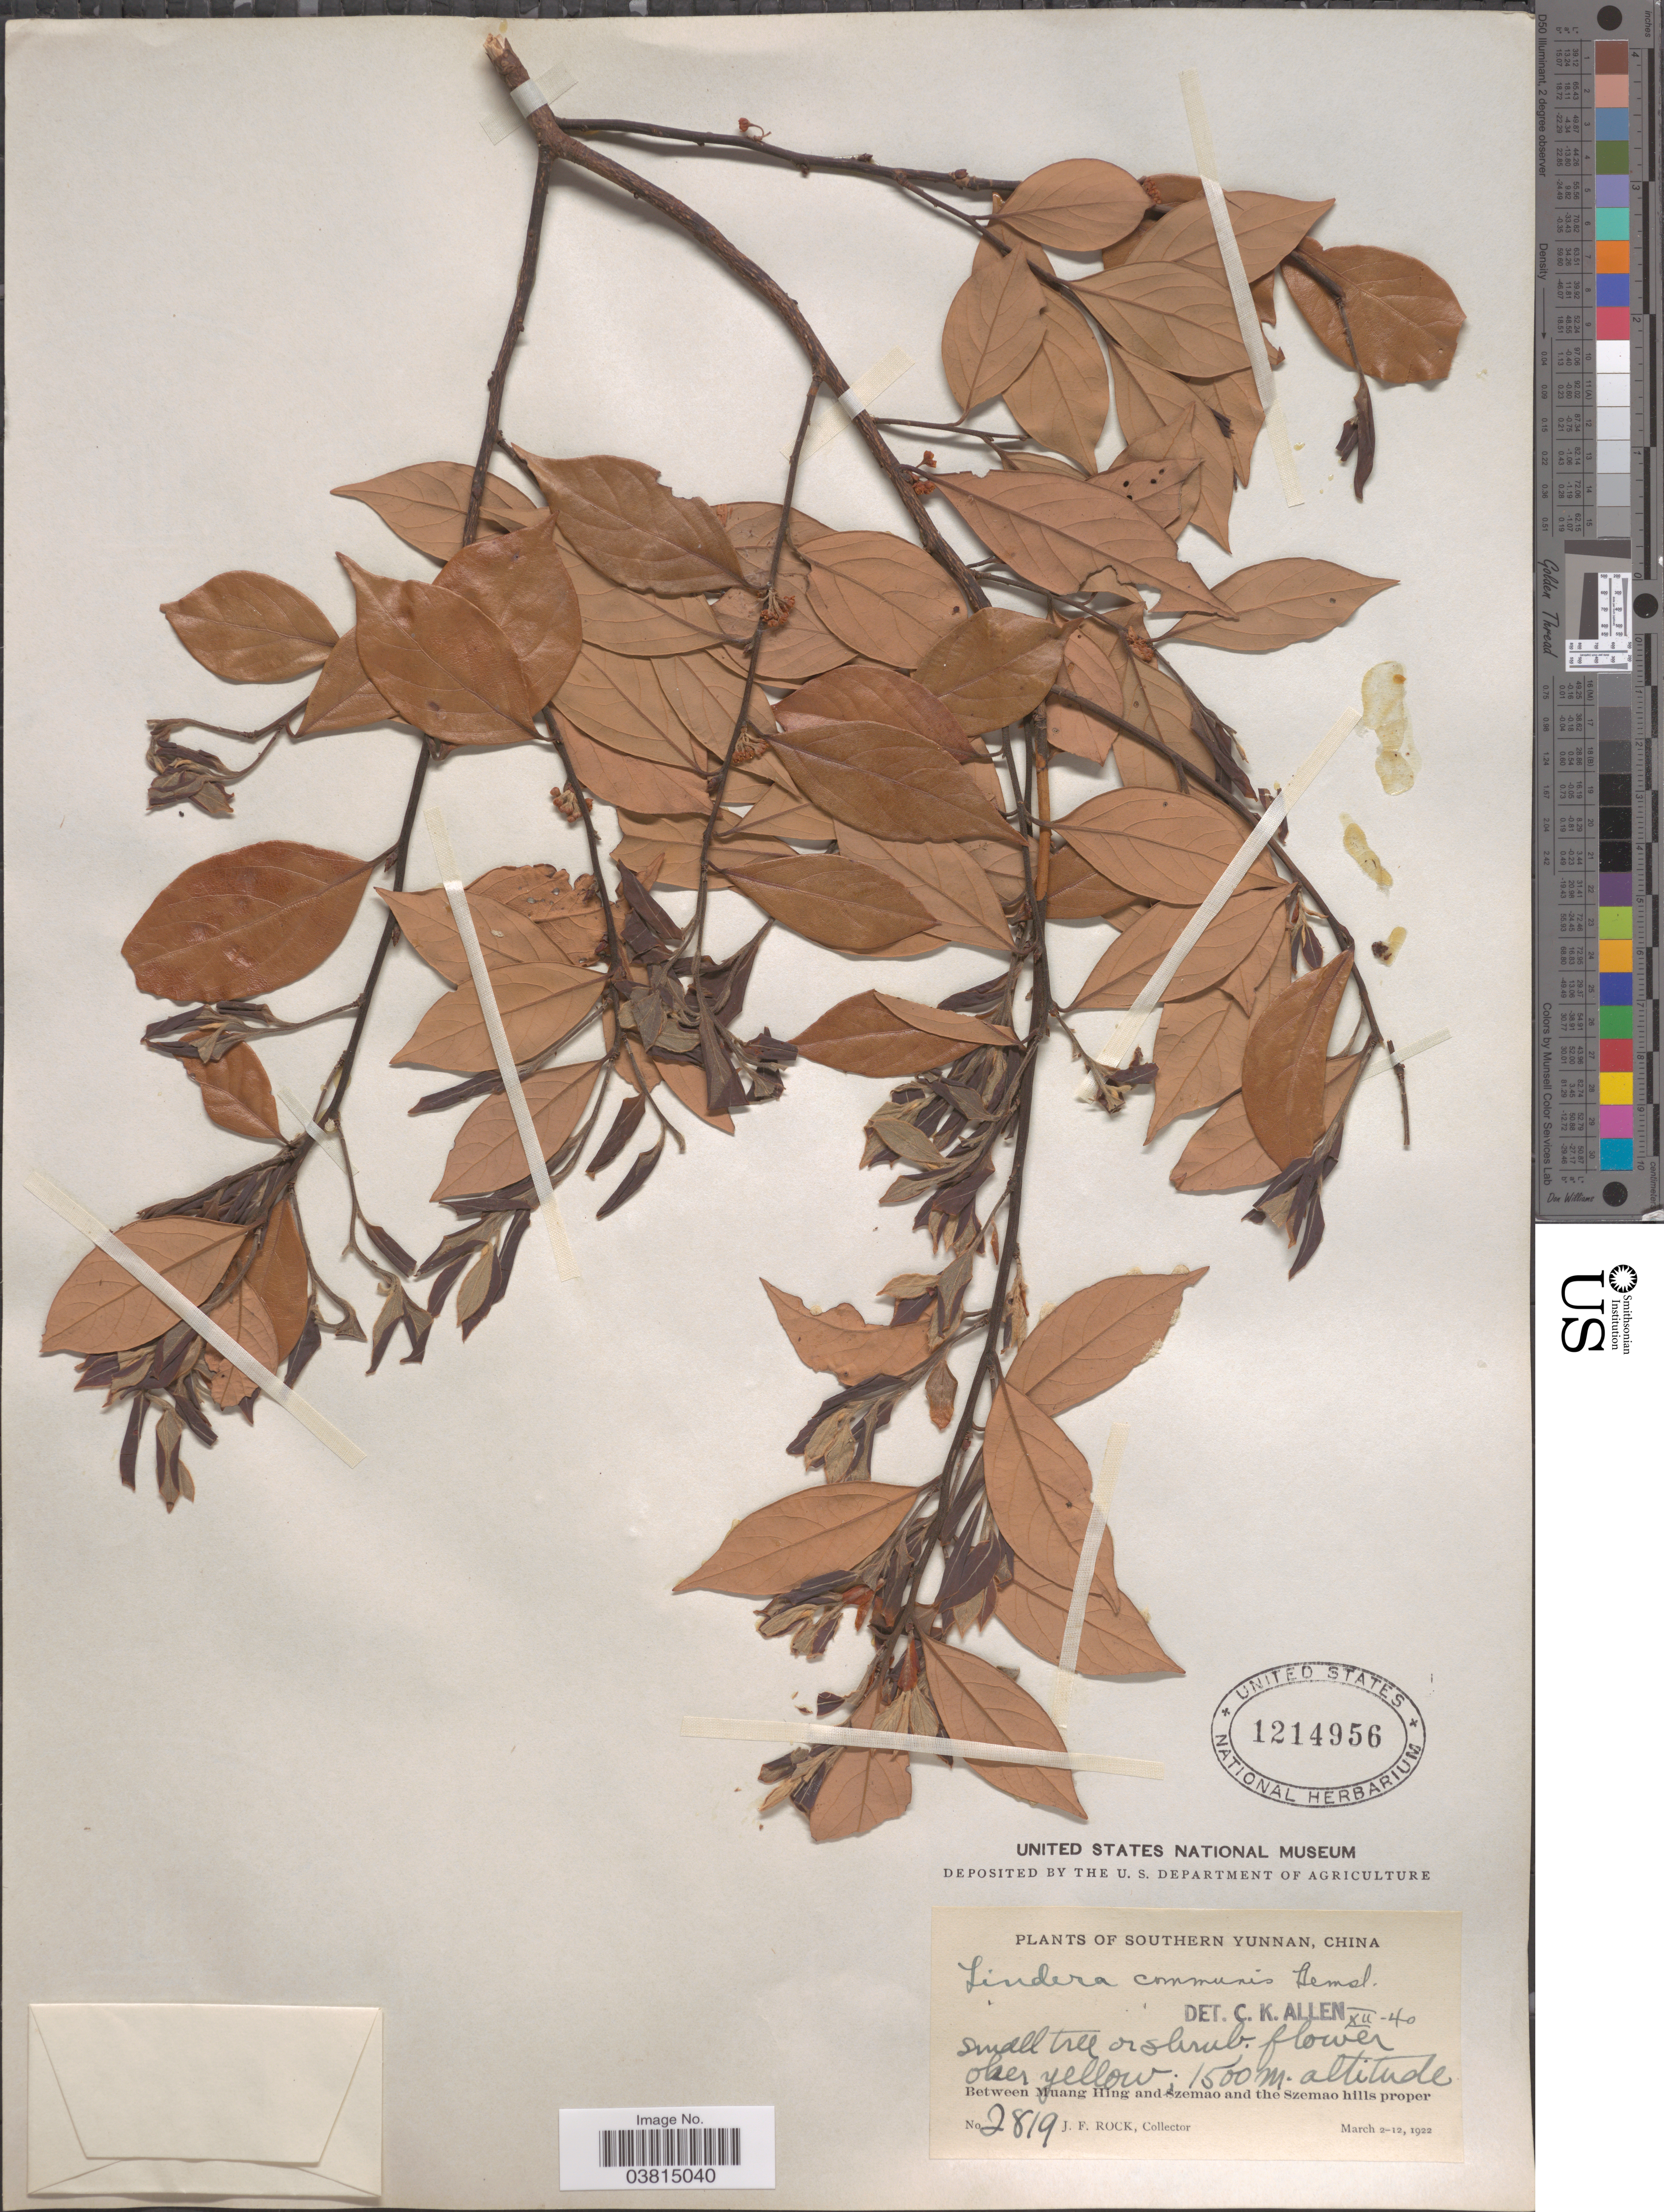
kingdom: Plantae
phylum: Tracheophyta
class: Magnoliopsida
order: Laurales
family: Lauraceae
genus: Lindera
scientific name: Lindera communis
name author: Hemsl.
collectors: J. Rock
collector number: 2819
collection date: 1922-03-02/1922-03-12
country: China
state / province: Yunnan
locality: Southern Yunnan. Between Muang Hing and Szemao and the Szemao hills proper.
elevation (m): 1500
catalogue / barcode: US 1214956